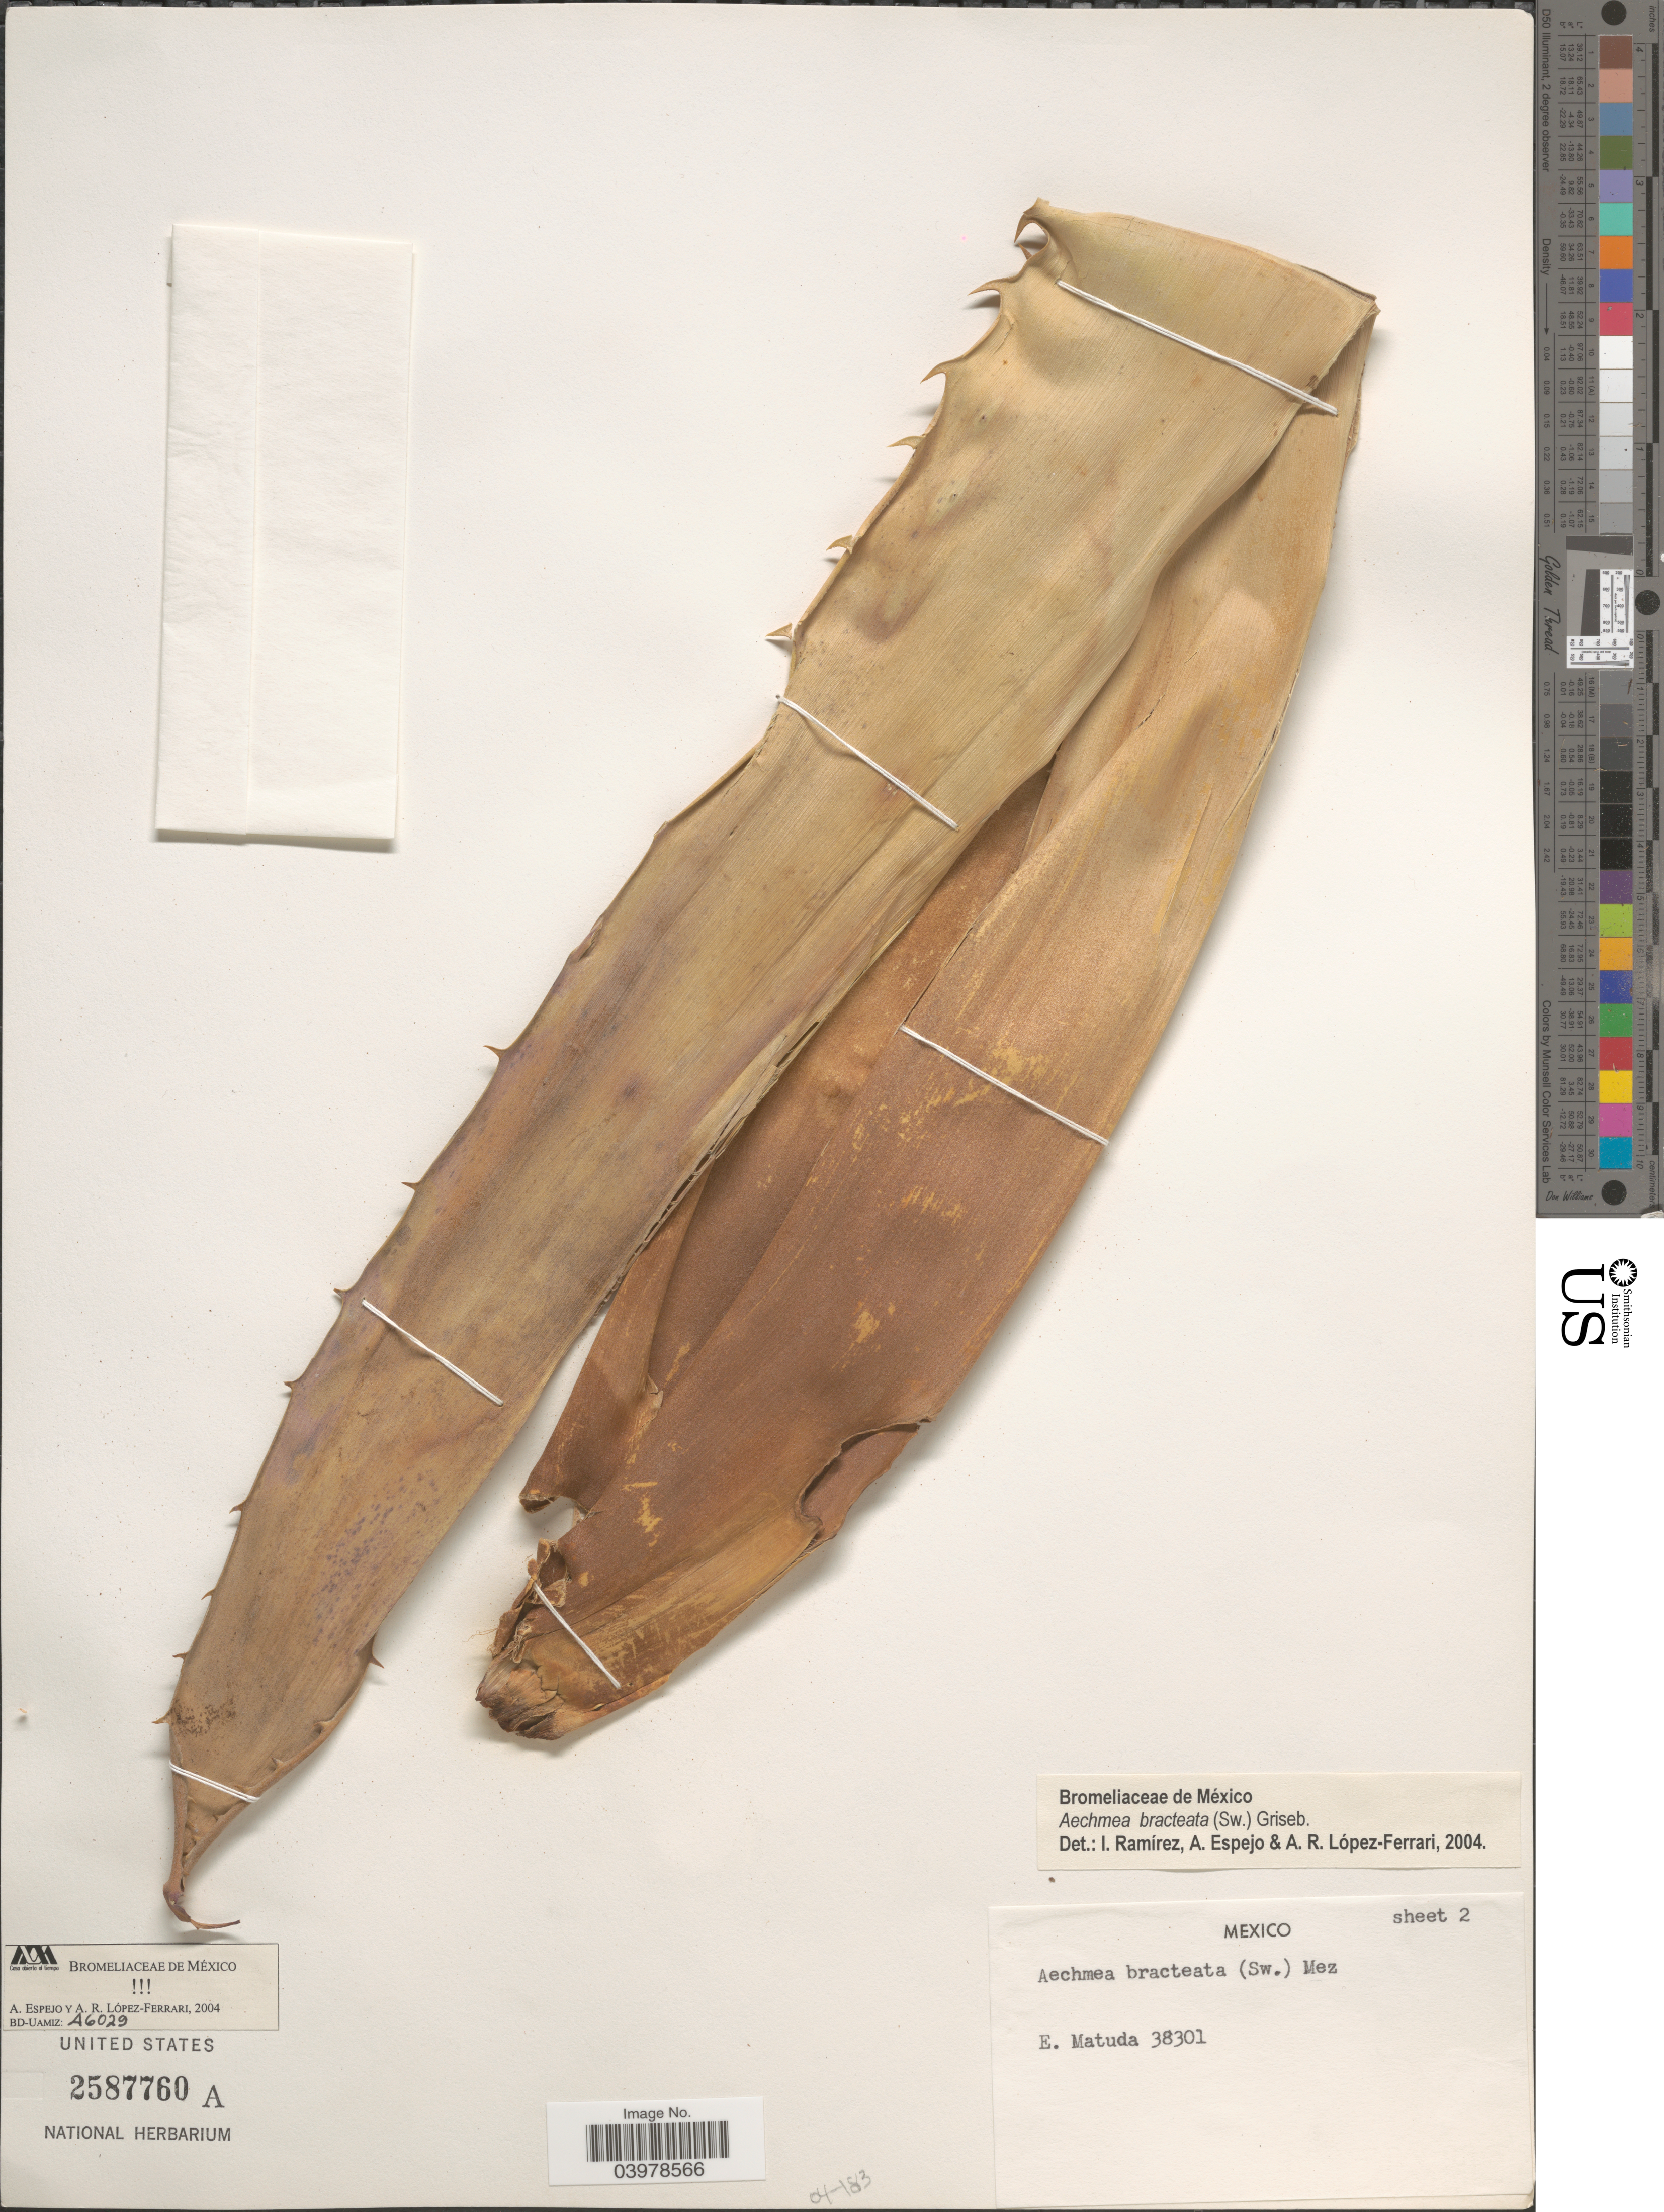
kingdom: Plantae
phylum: Tracheophyta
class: Liliopsida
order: Poales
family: Bromeliaceae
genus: Aechmea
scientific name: Aechmea bracteata var. bracteata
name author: (Sw.) Griseb.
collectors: E. Matuda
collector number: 38301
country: Mexico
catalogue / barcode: US 2587760A